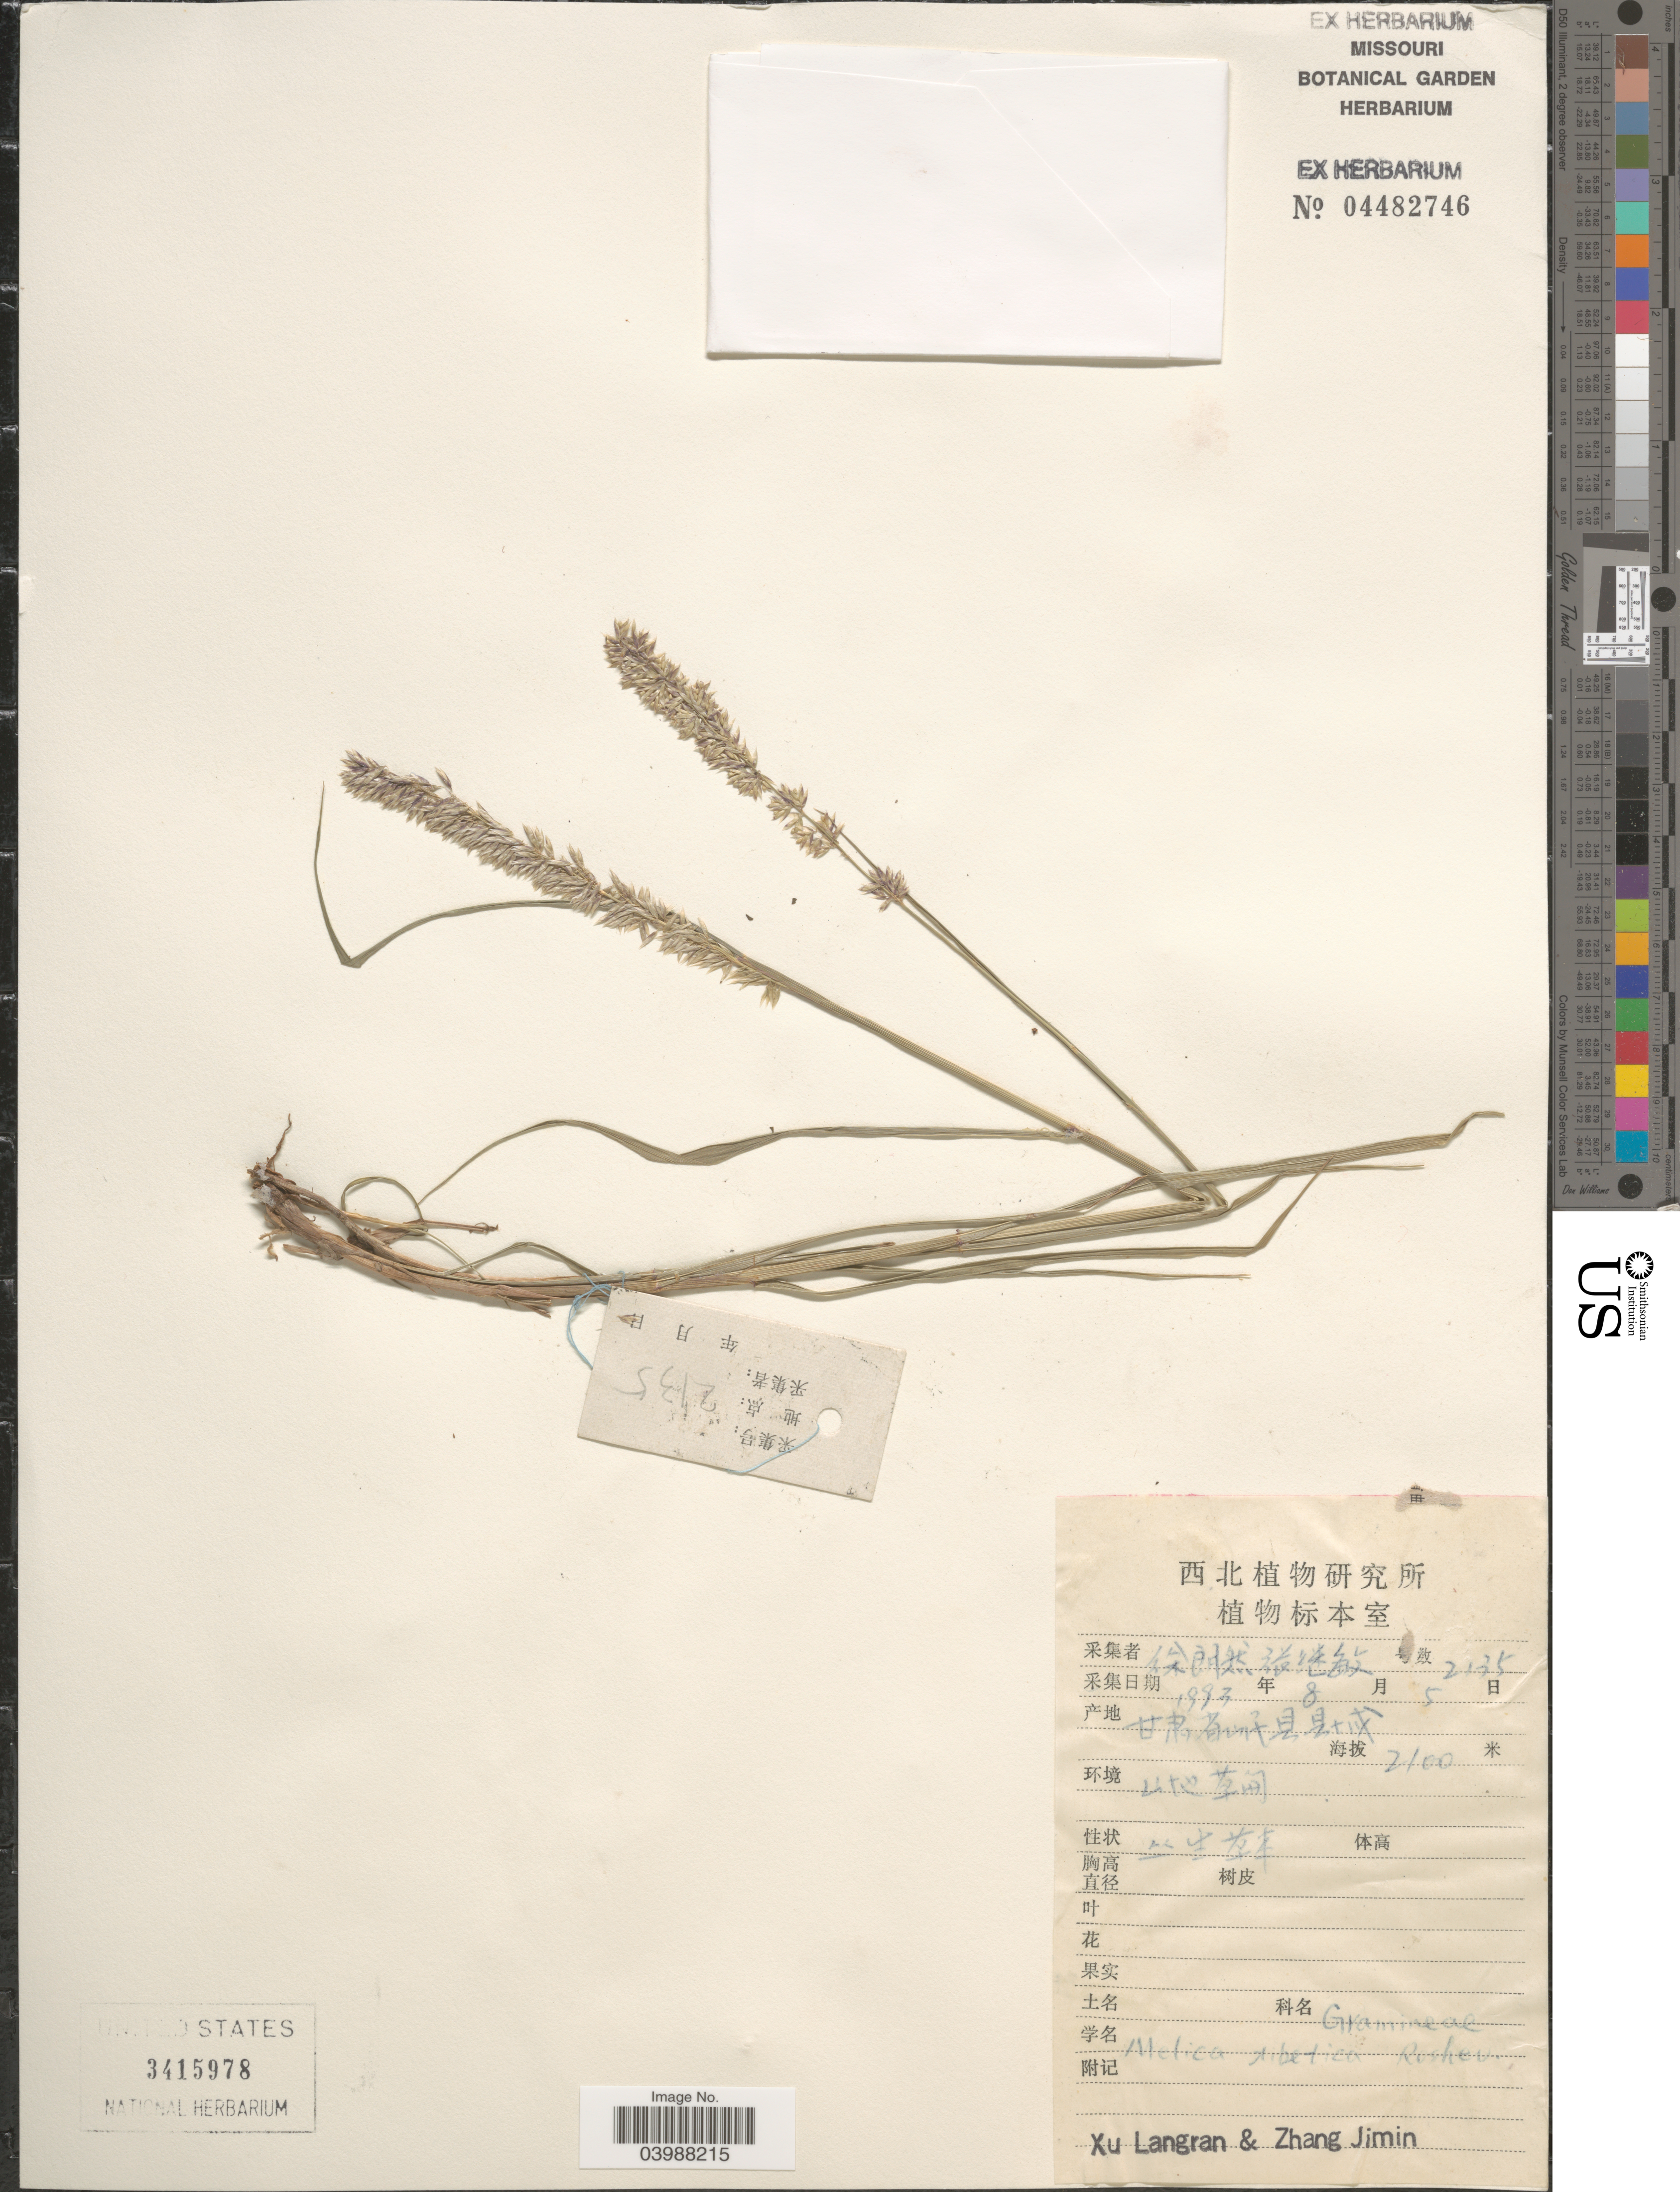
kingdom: Plantae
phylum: Tracheophyta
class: Liliopsida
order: Poales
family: Poaceae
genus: Melica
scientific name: Melica scabrosa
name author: Trin.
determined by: Brightly, William, (SHD), University of Sheffield (UNITED KINGDOM)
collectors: L. Xu & J. Zhang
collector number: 2135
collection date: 1993-08-05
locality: X.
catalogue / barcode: US 3415978